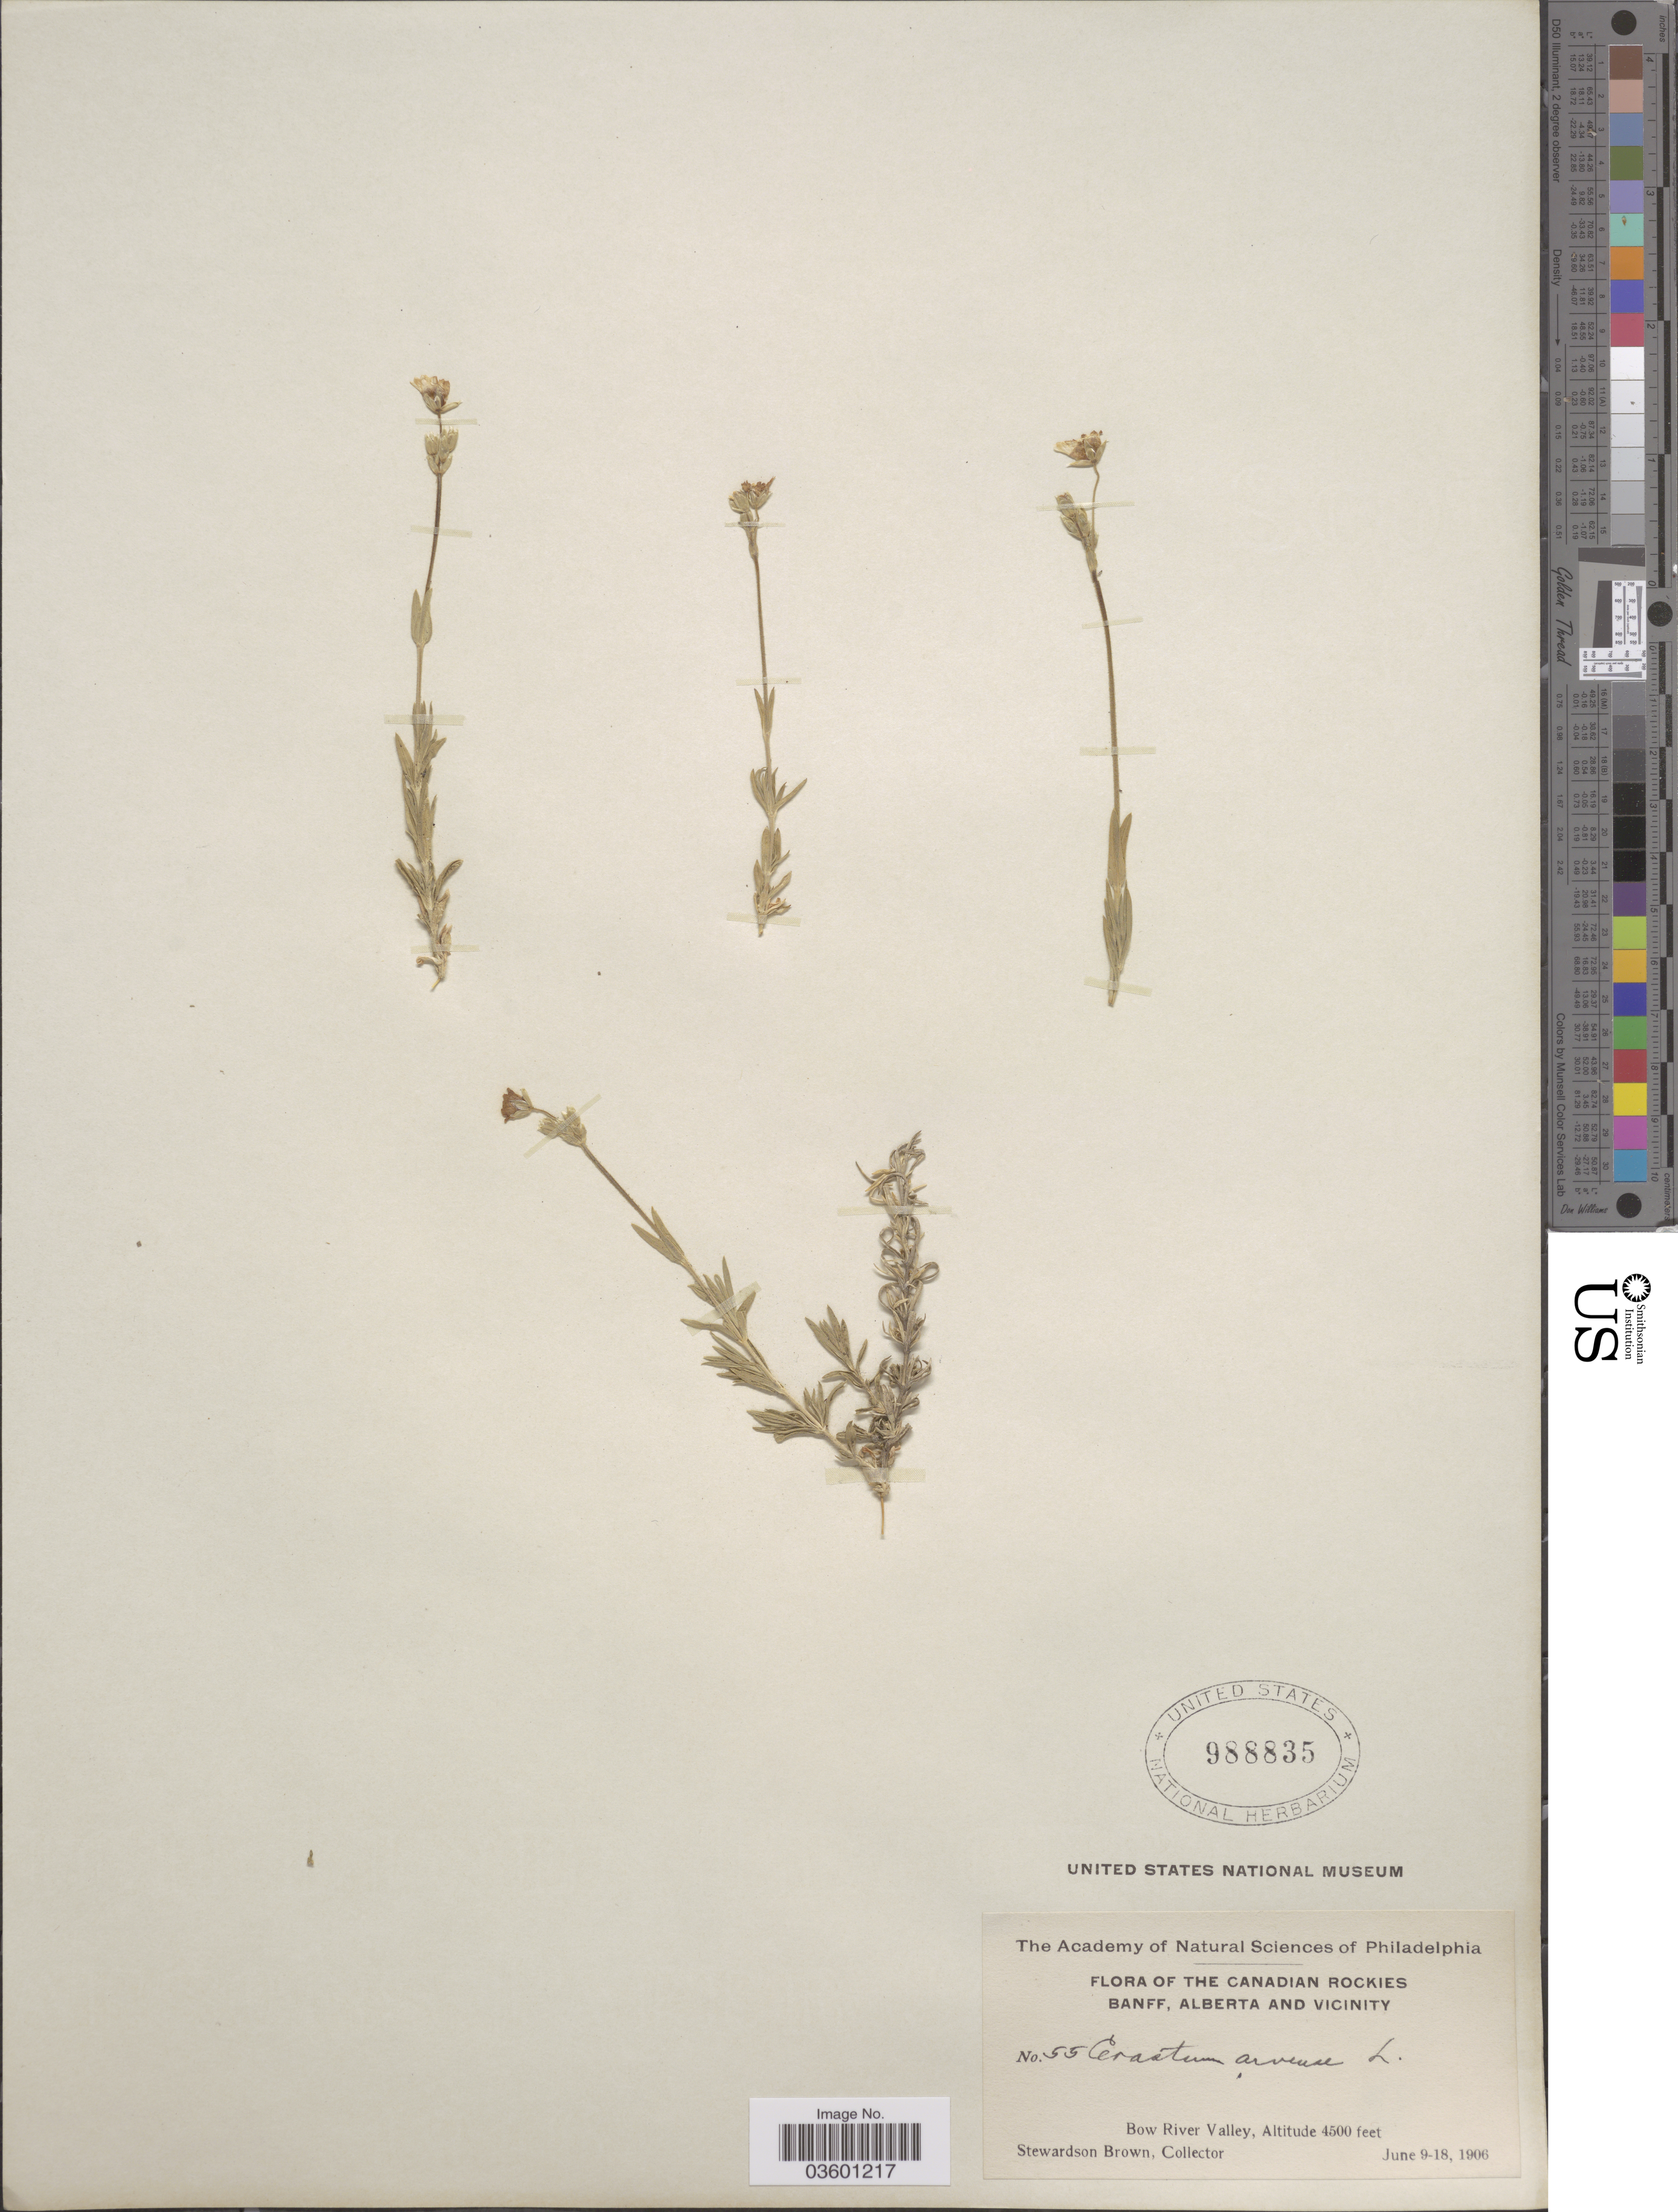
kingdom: Plantae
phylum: Tracheophyta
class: Magnoliopsida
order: Caryophyllales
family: Caryophyllaceae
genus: Cerastium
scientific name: Cerastium arvense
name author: L.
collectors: S. Brown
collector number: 55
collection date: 1906-06-09/1906-06-18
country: Canada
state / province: Alberta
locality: The Canadian Rockies. Banff, Alberta and vicinity. Bow River Valley.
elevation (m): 1372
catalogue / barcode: US 988835